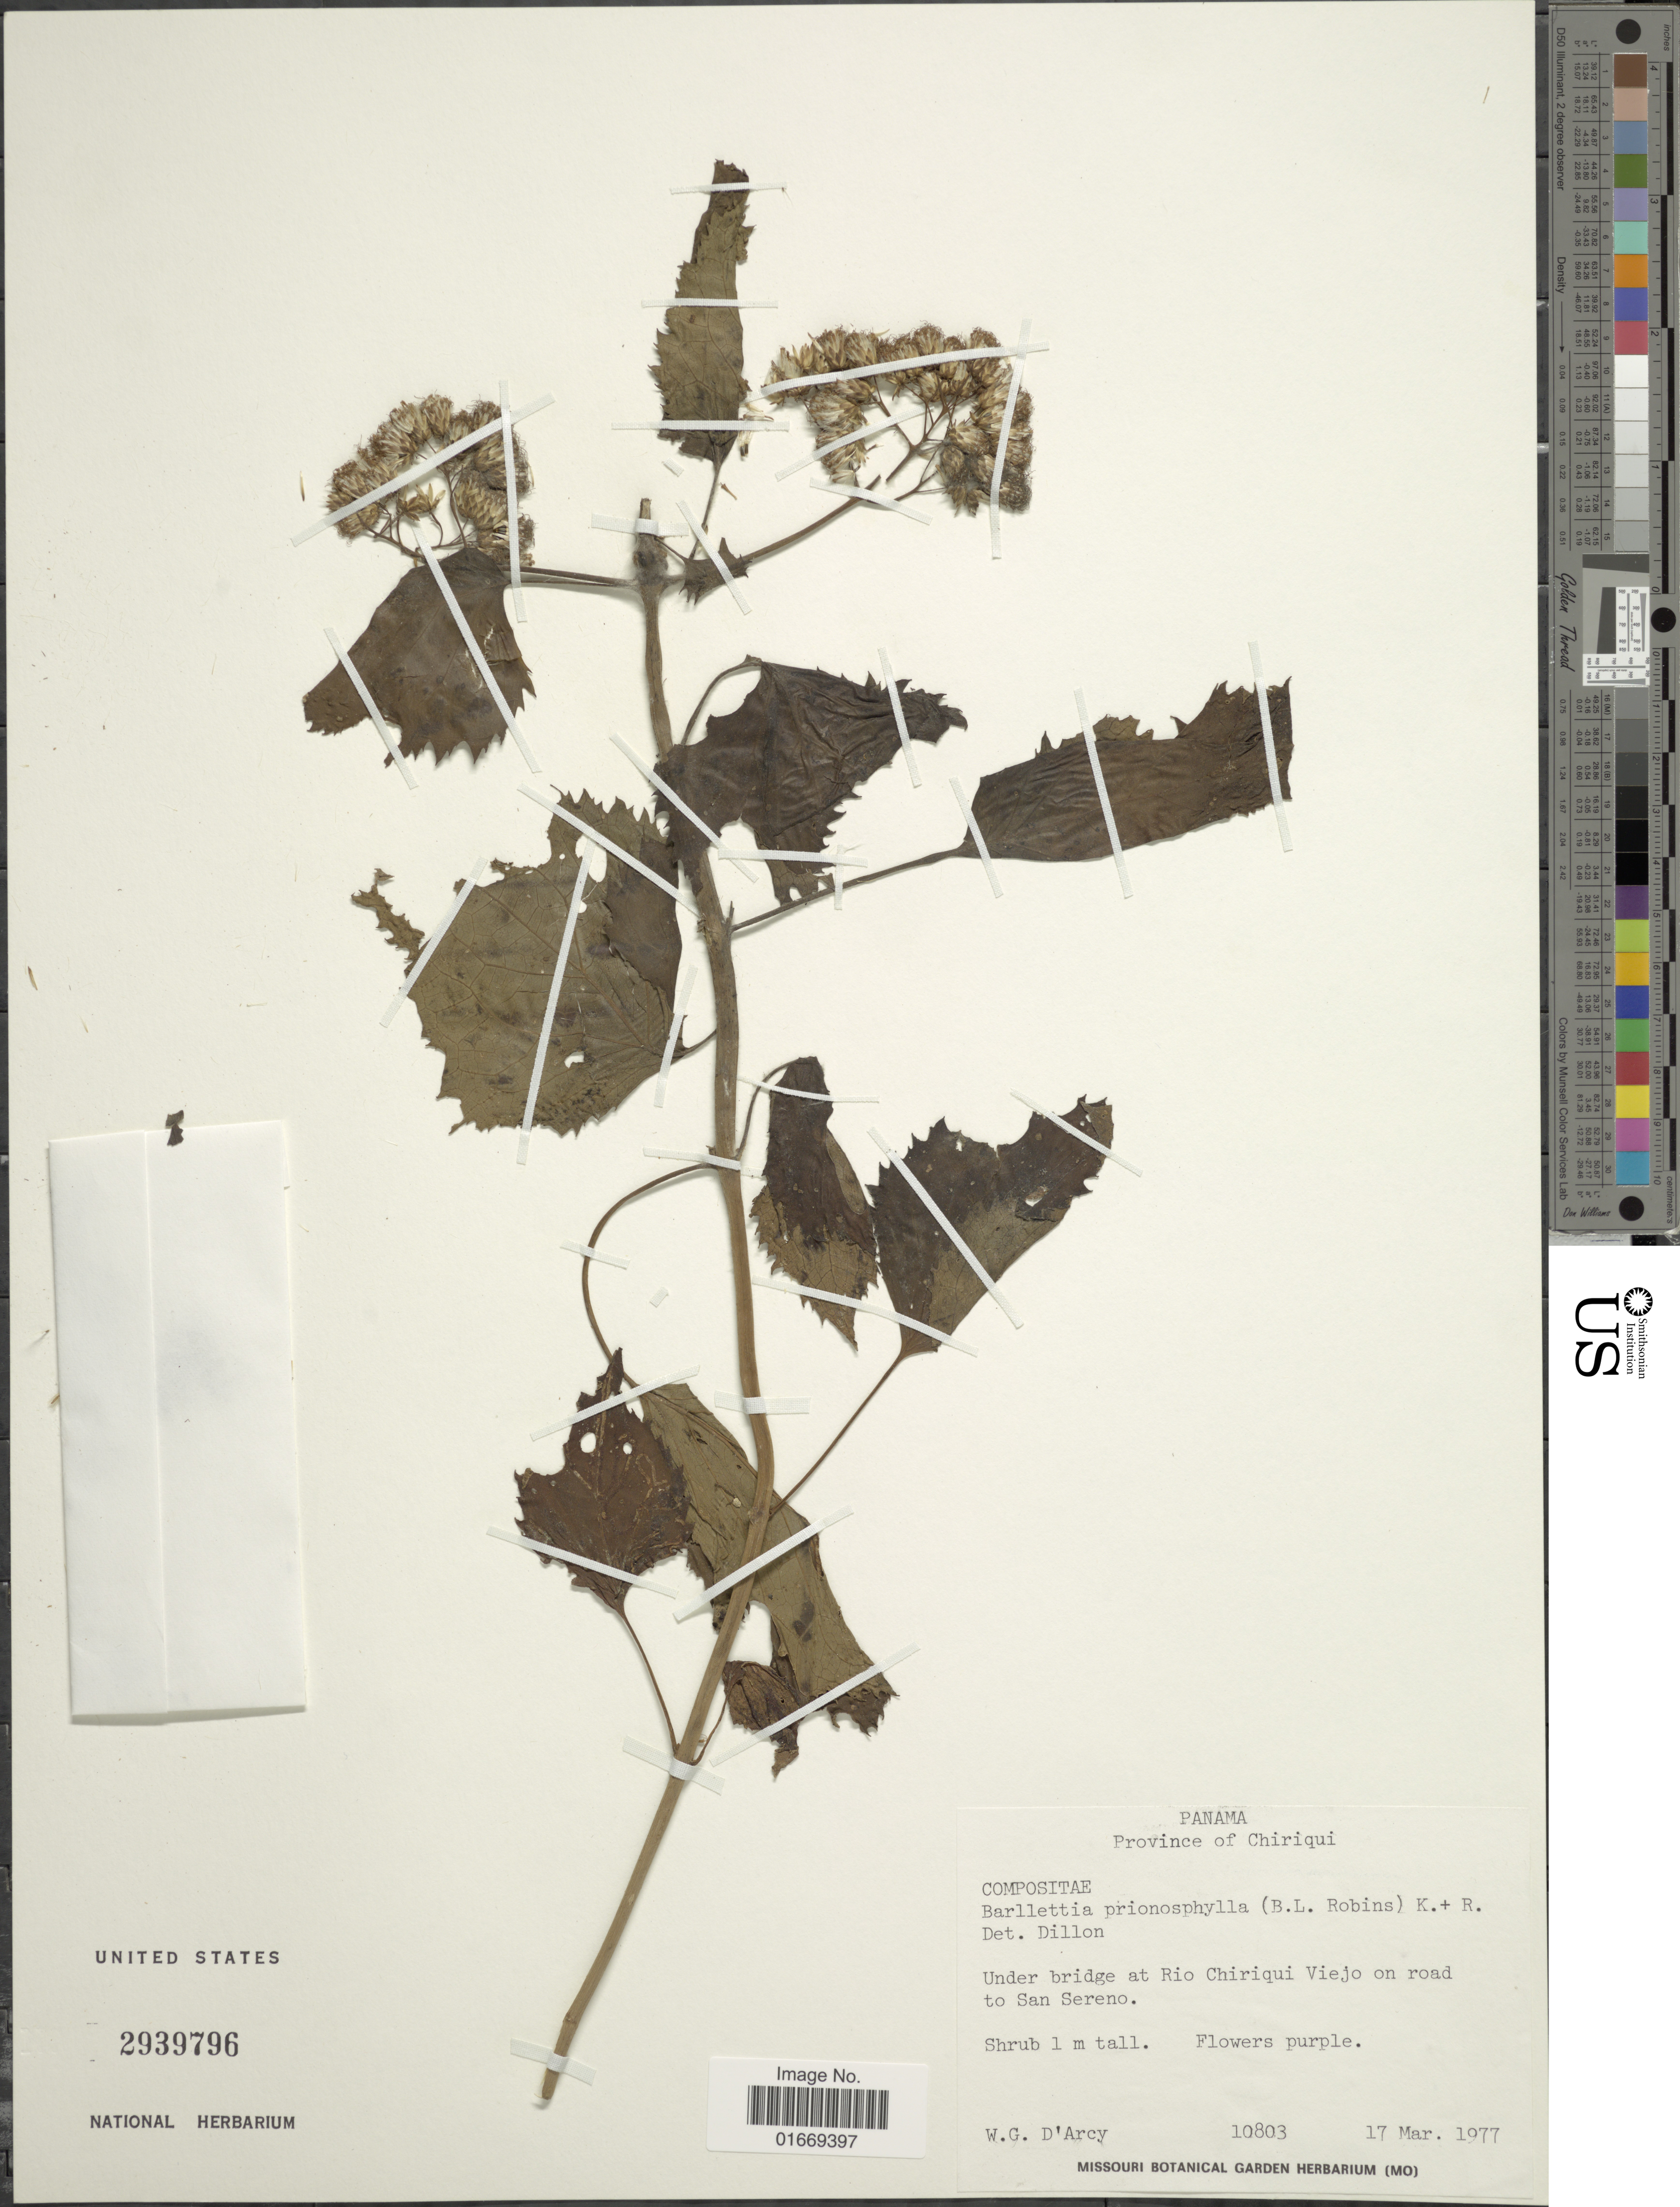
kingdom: Plantae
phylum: Tracheophyta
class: Magnoliopsida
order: Asterales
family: Asteraceae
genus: Bartlettina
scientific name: Bartlettina prionophylla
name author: (B.L. Rob.) R.M. King & H. Rob.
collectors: W. G. D'Arcy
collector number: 10803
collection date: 1977-03-17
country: Panama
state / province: Chiriqui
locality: Under bridge at Rio Chiriqui Viejo on road to San Sereno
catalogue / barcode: US 2939796